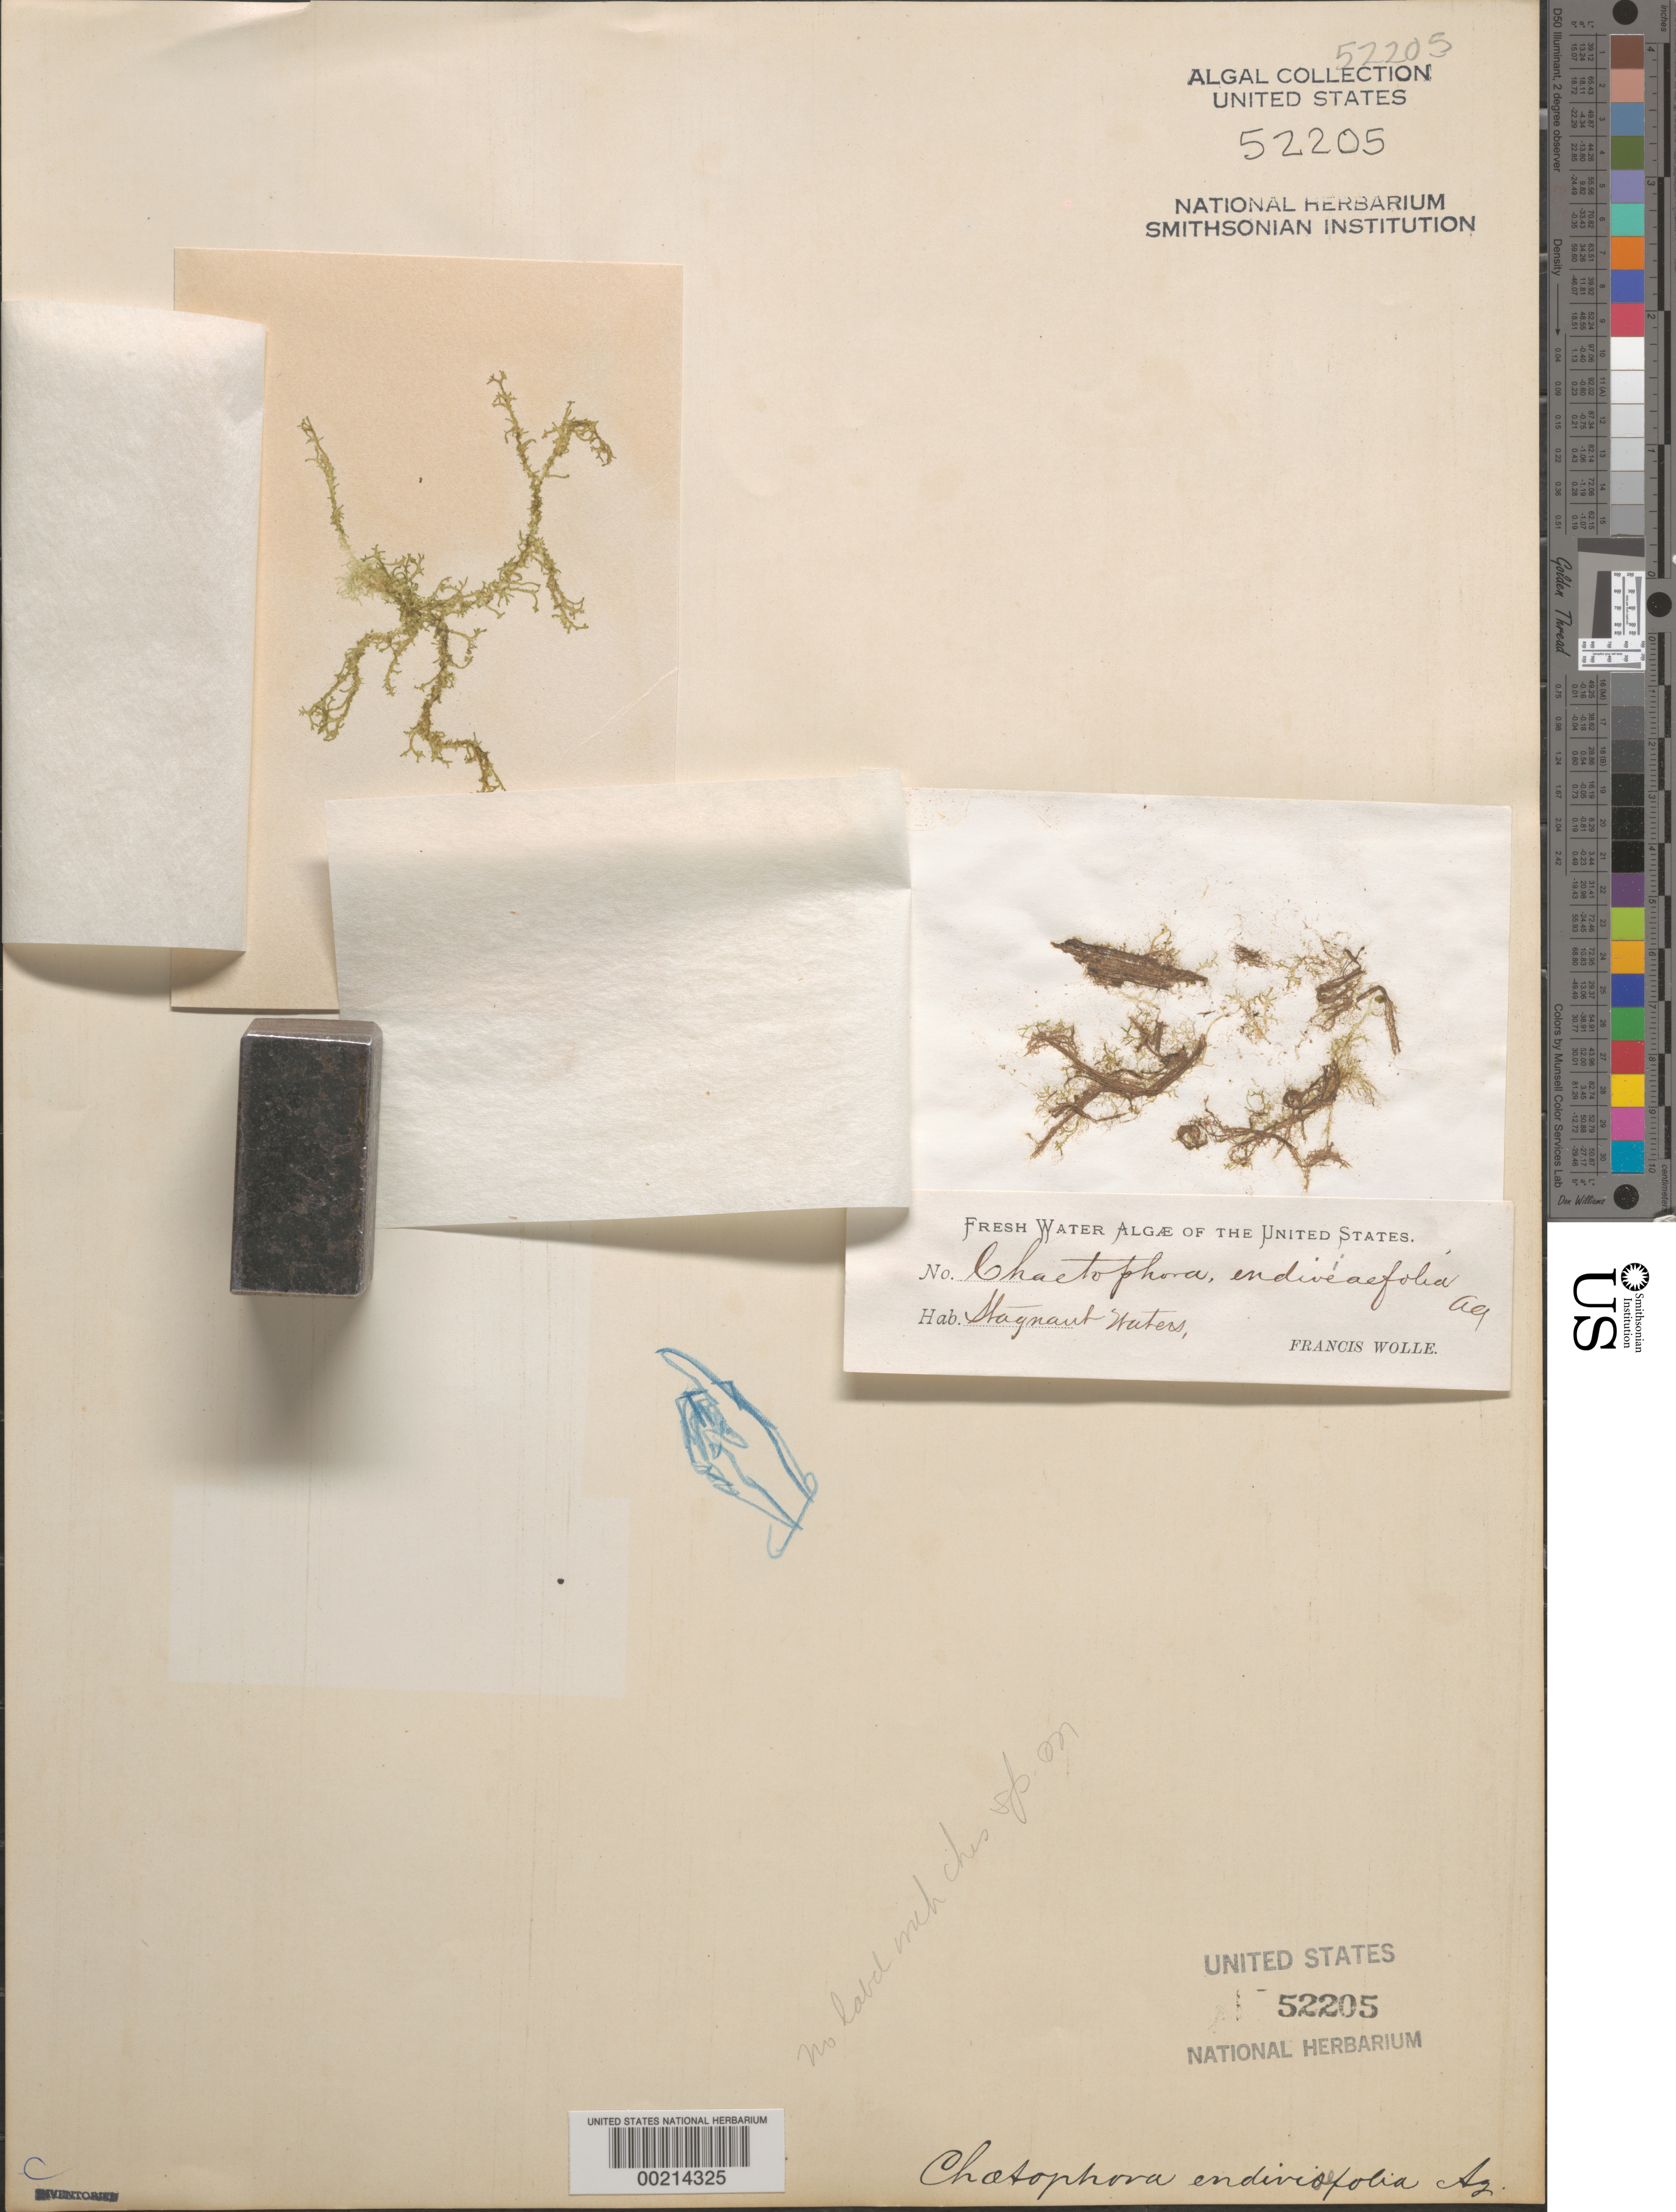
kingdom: Plantae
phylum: Tracheophyta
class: Magnoliopsida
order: Asterales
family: Asteraceae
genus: Chaetophora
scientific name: Chaetophora lobata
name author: Schrank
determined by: Algae name updating Project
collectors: F. Wolle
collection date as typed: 18--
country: United States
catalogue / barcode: US 52205